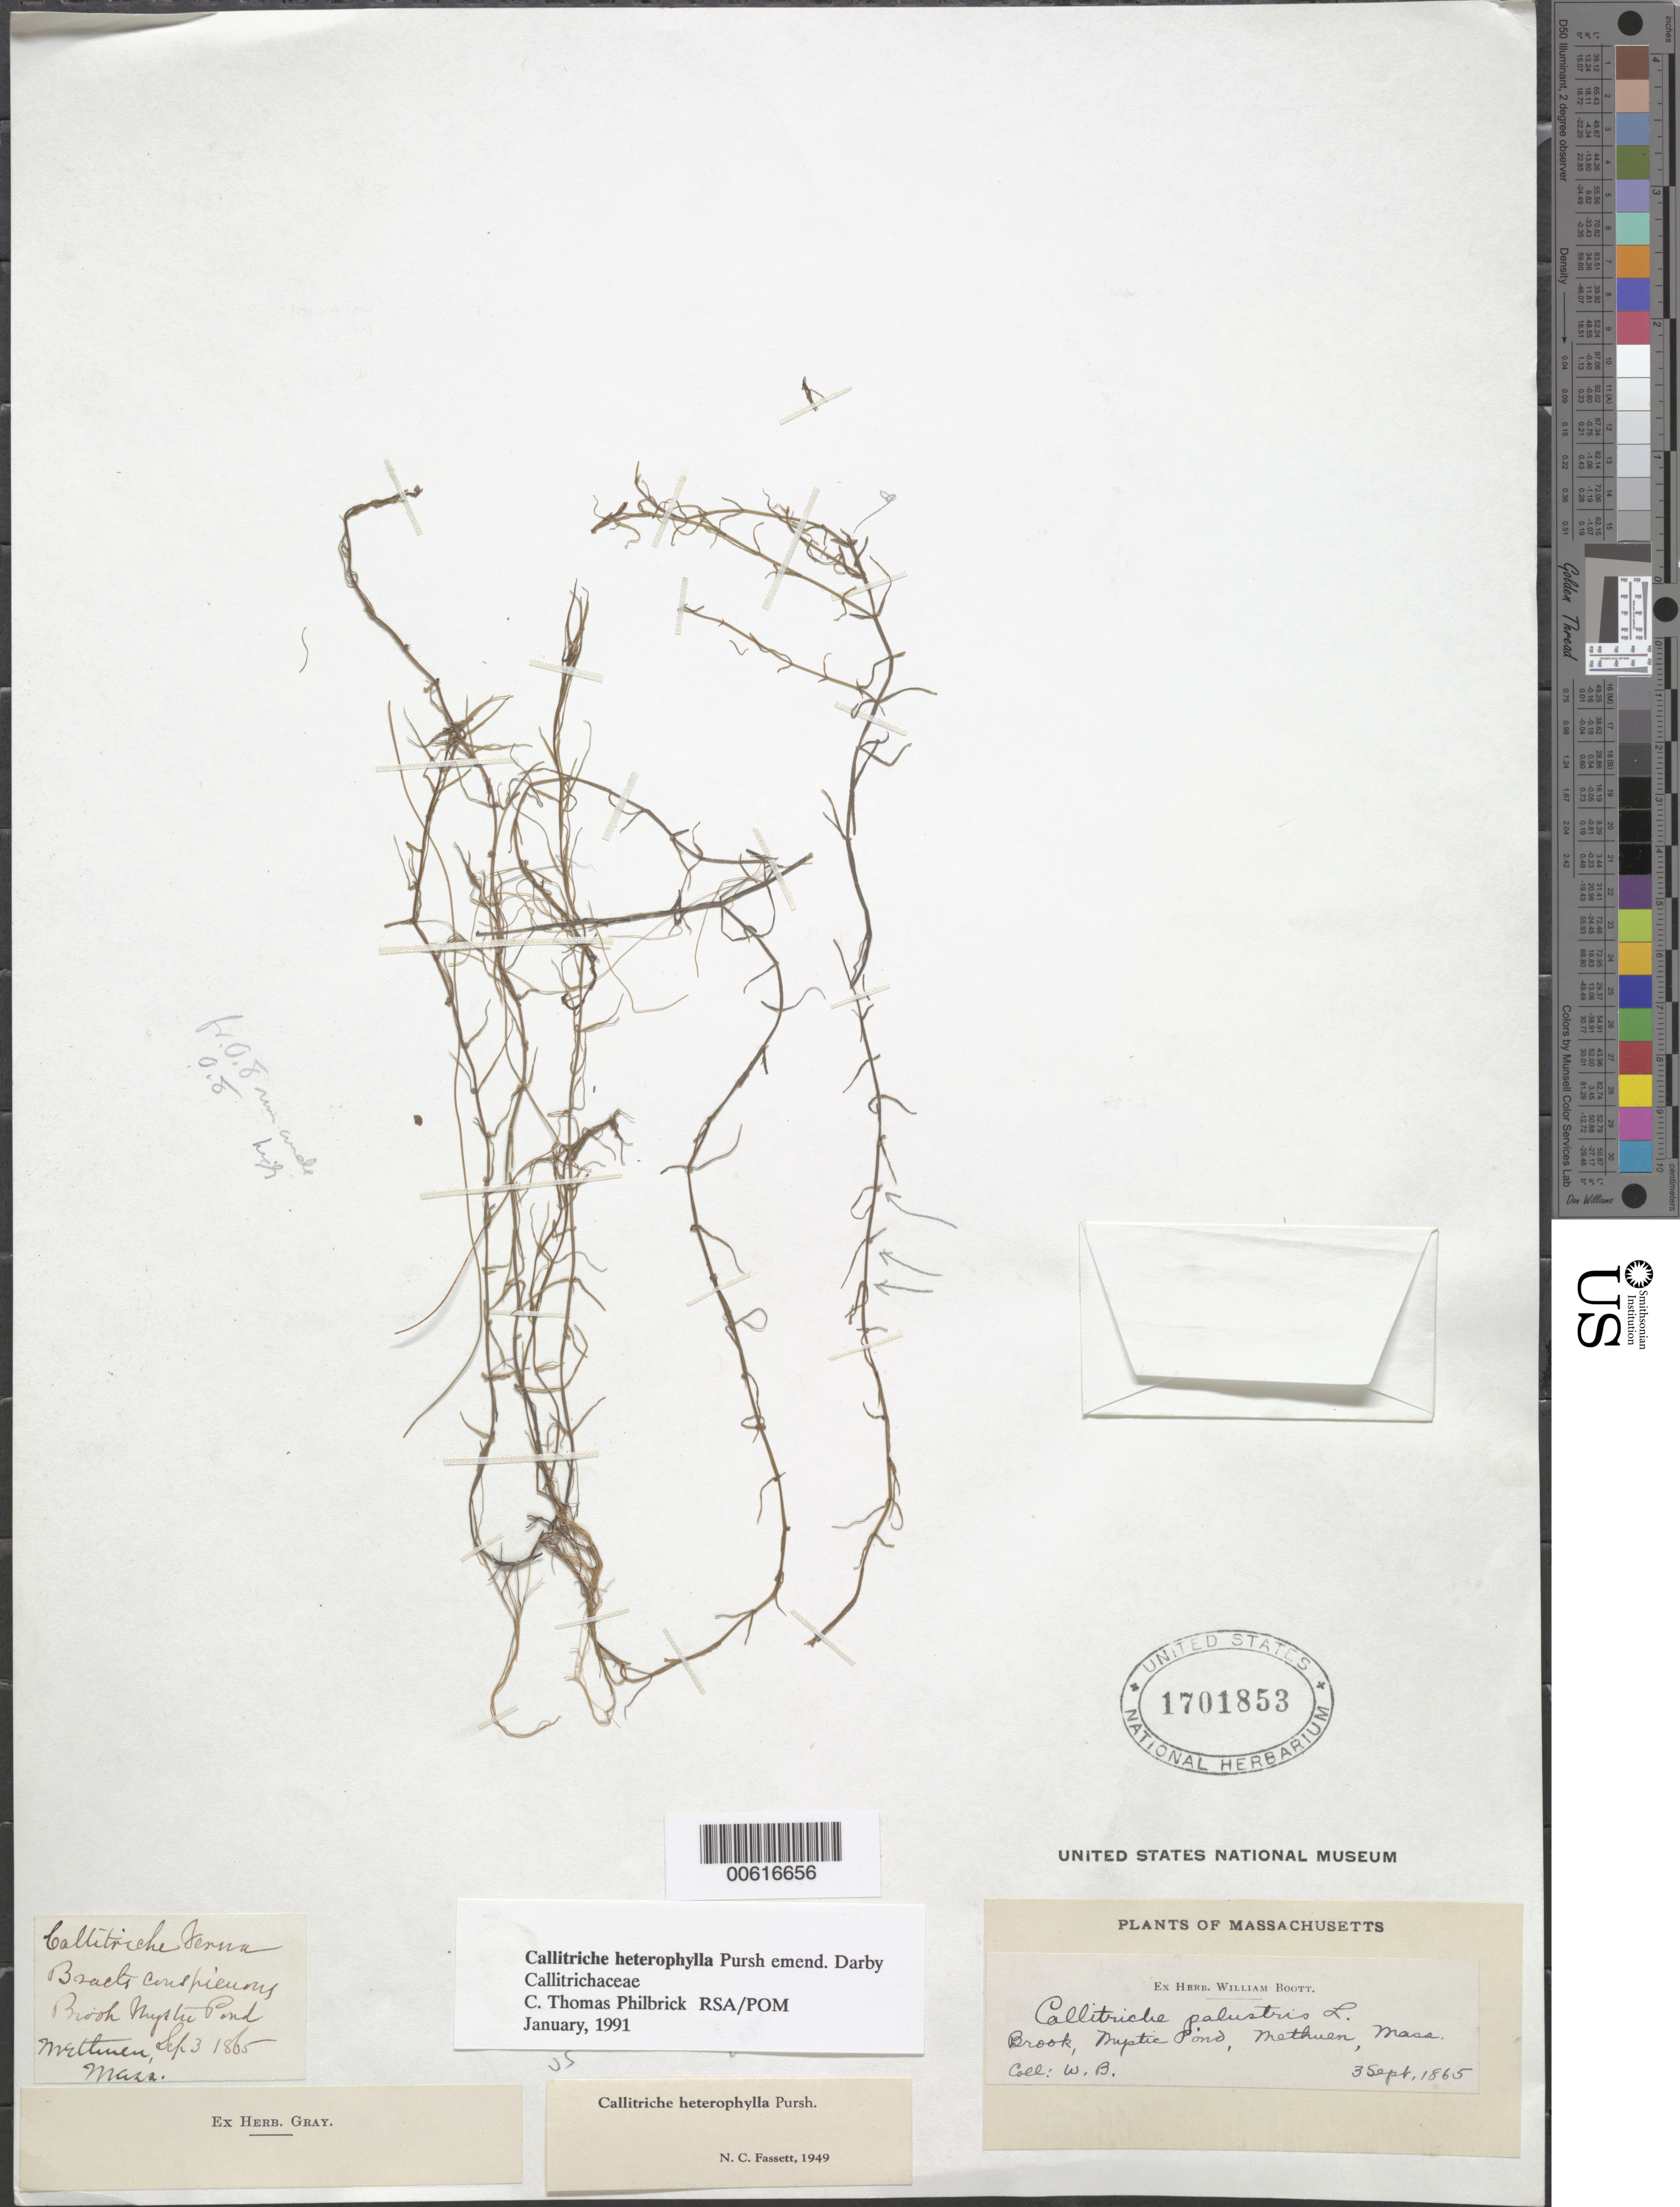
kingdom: Plantae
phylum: Tracheophyta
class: Magnoliopsida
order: Lamiales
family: Plantaginaceae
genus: Callitriche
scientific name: Callitriche heterophylla Pursh emend. Darby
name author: Pursh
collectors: W. Boott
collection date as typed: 03 Sep 1865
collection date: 1865-09-03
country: United States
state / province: Massachusetts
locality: Meptic Pond, Brook, Methuen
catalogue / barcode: US 1701853